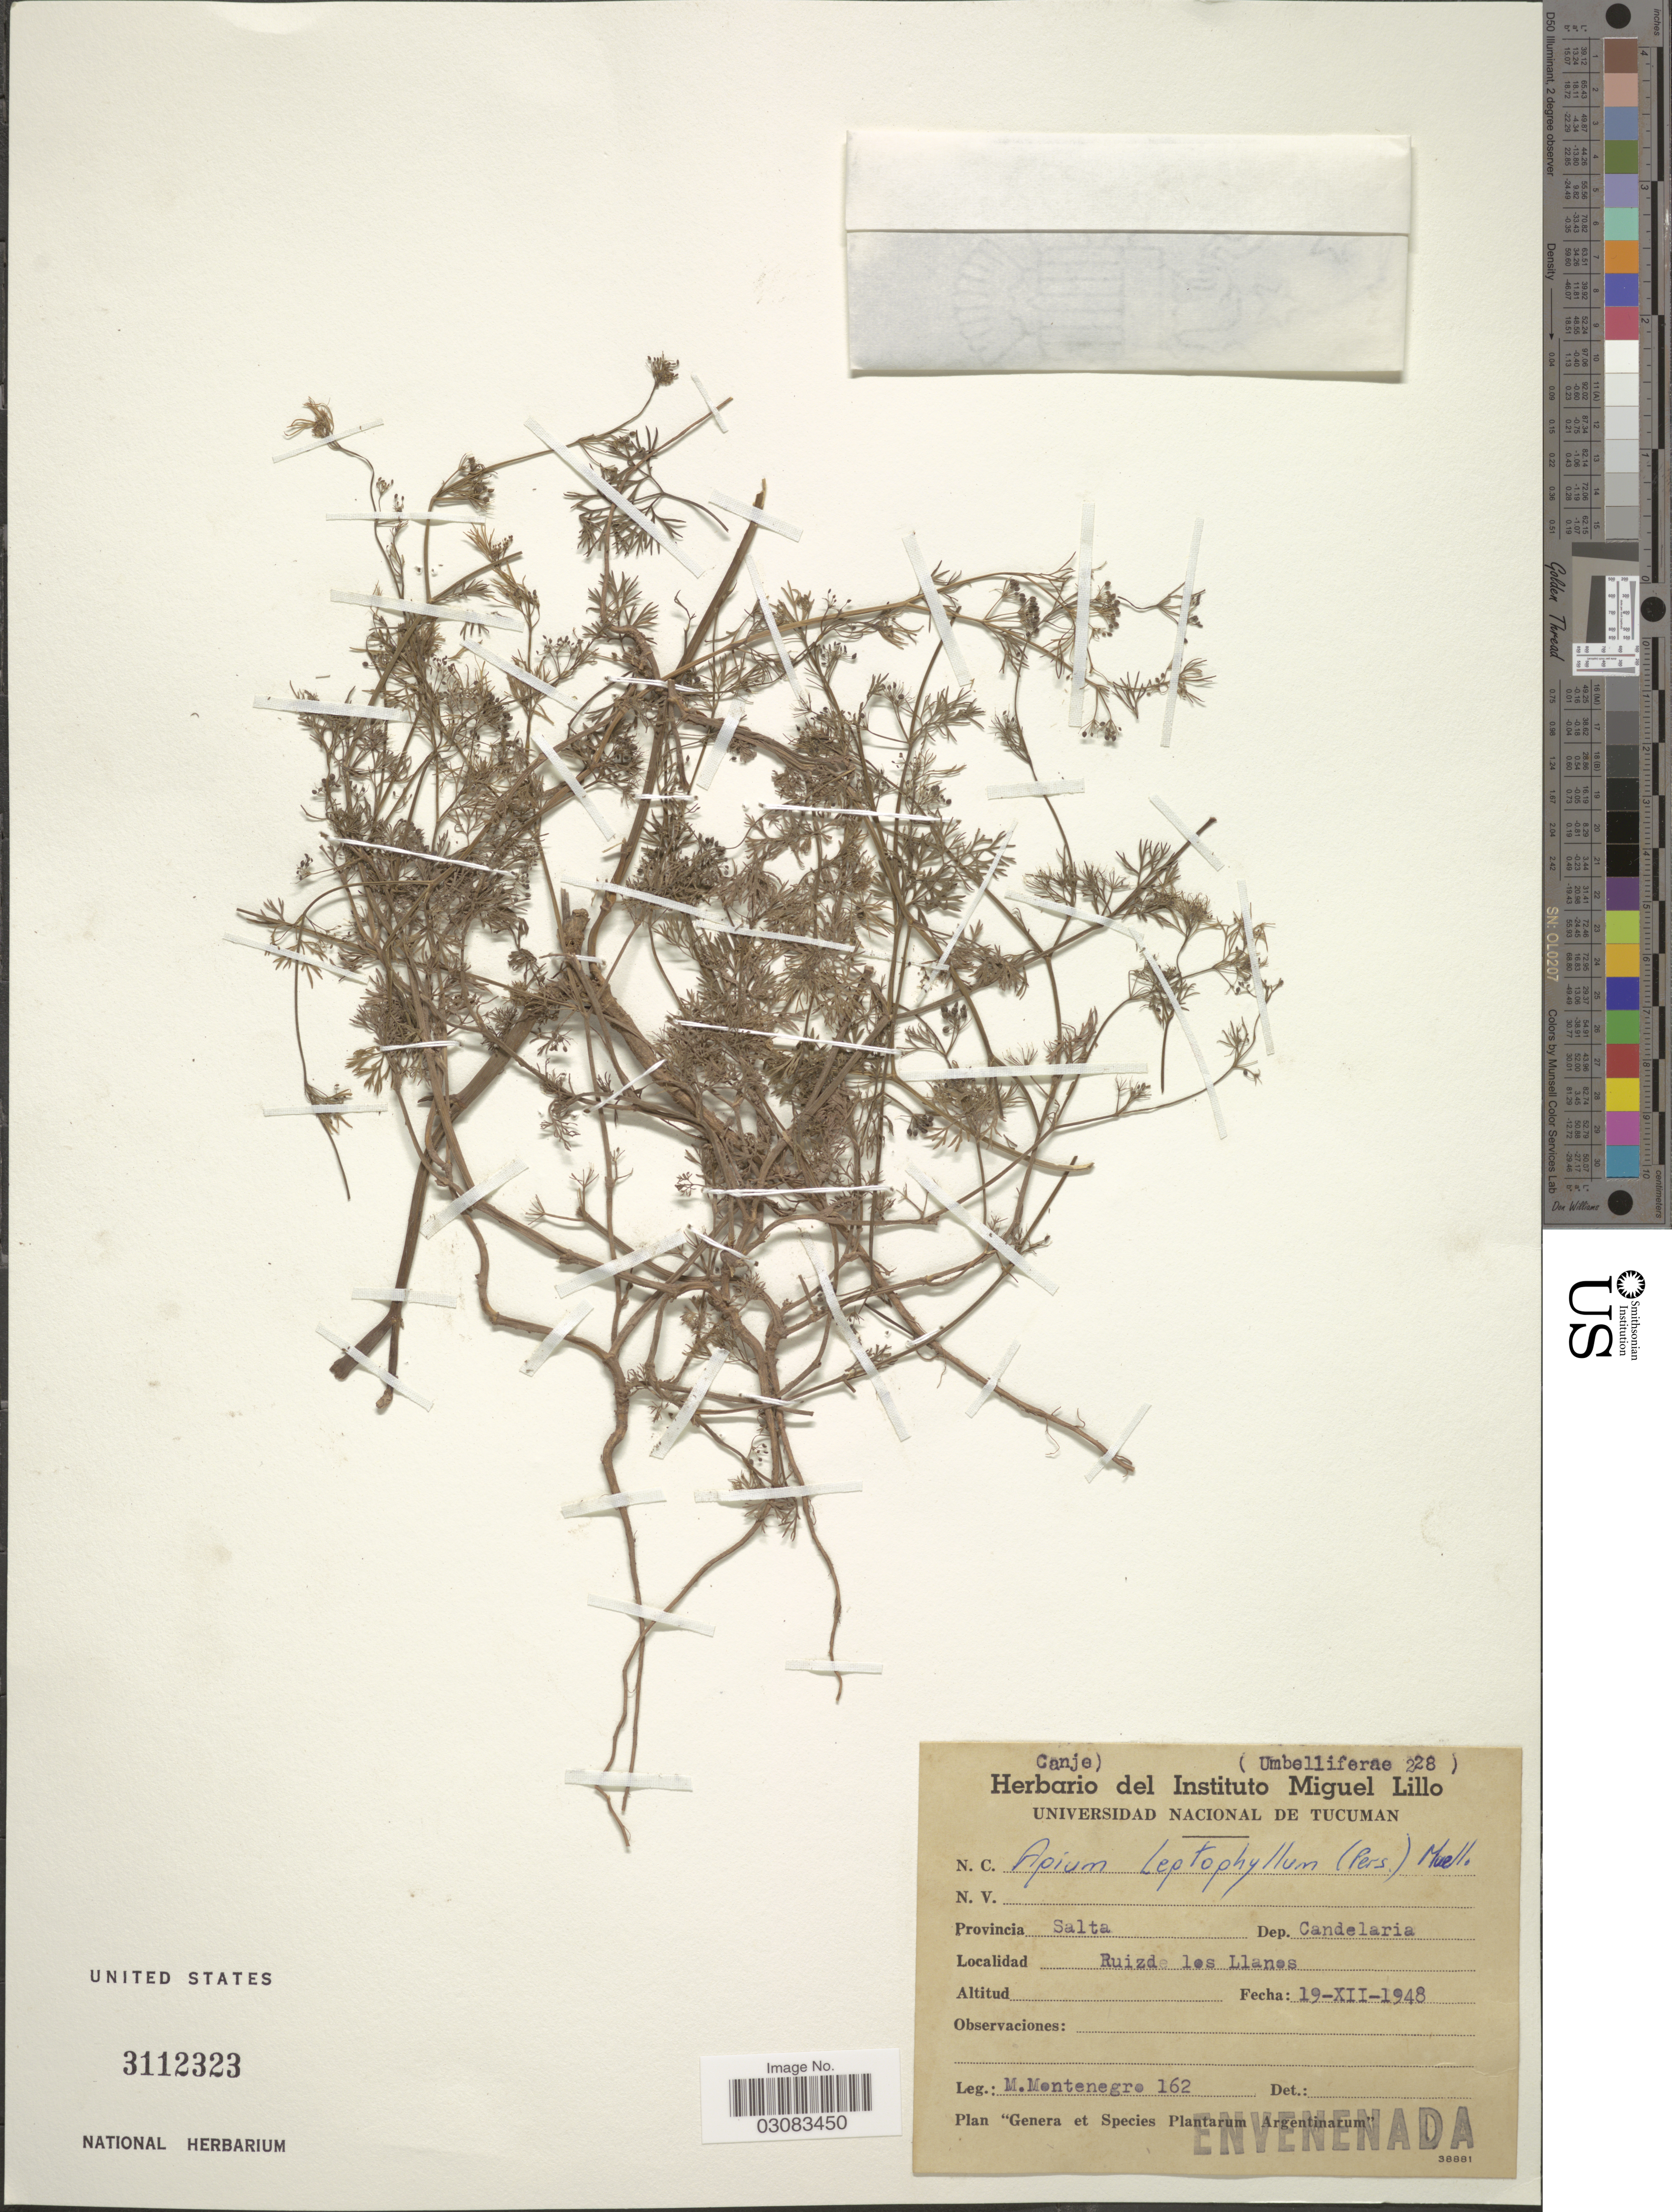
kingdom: Plantae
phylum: Tracheophyta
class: Magnoliopsida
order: Apiales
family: Apiaceae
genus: Cyclospermum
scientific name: Cyclospermum leptophyllum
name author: (Pers.) Sprague ex Britton & P. Wilson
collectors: M. Montenegro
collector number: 162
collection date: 1948-12-19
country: Argentina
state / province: Salta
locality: Dep. Candelaria. Ruiz de los Llanos.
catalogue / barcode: US 3112323